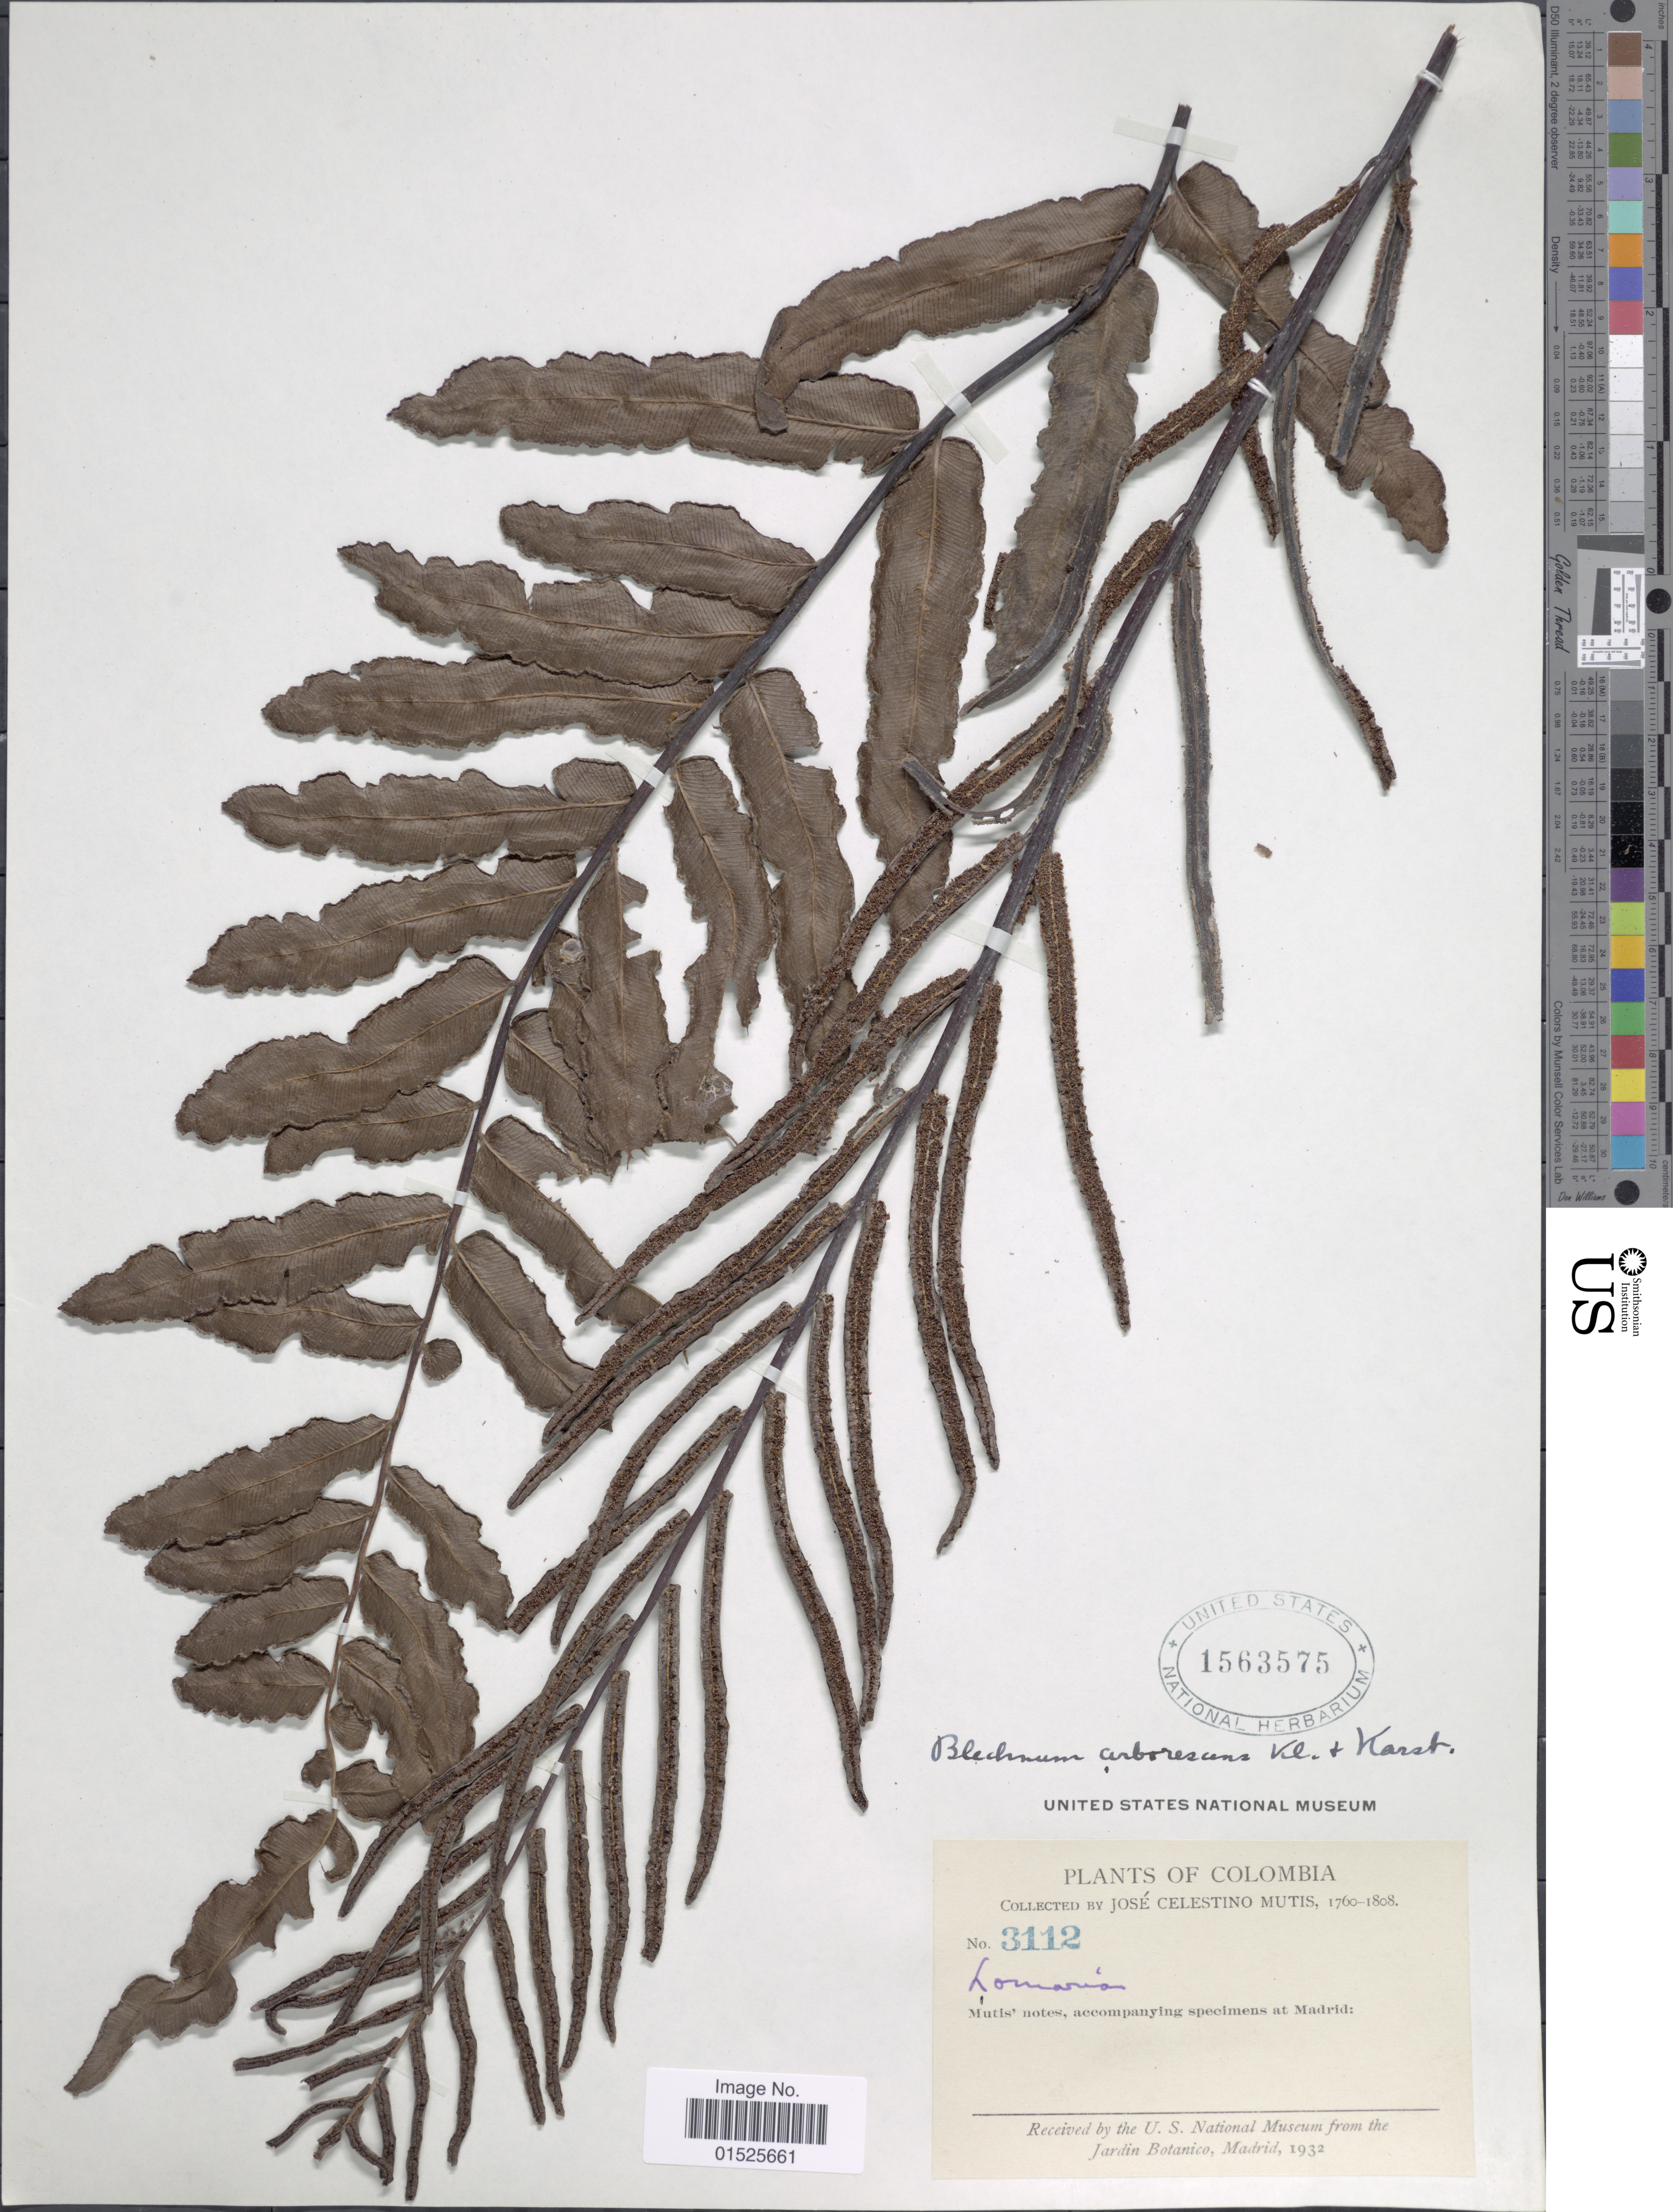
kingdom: Plantae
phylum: Tracheophyta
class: Polypodiopsida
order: Polypodiales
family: Blechnaceae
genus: Blechnum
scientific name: Blechnum cordatum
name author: (Desv.) Hieron.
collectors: J. C. B. Mutis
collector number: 3112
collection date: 1760/1808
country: Colombia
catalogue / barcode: US 1563575